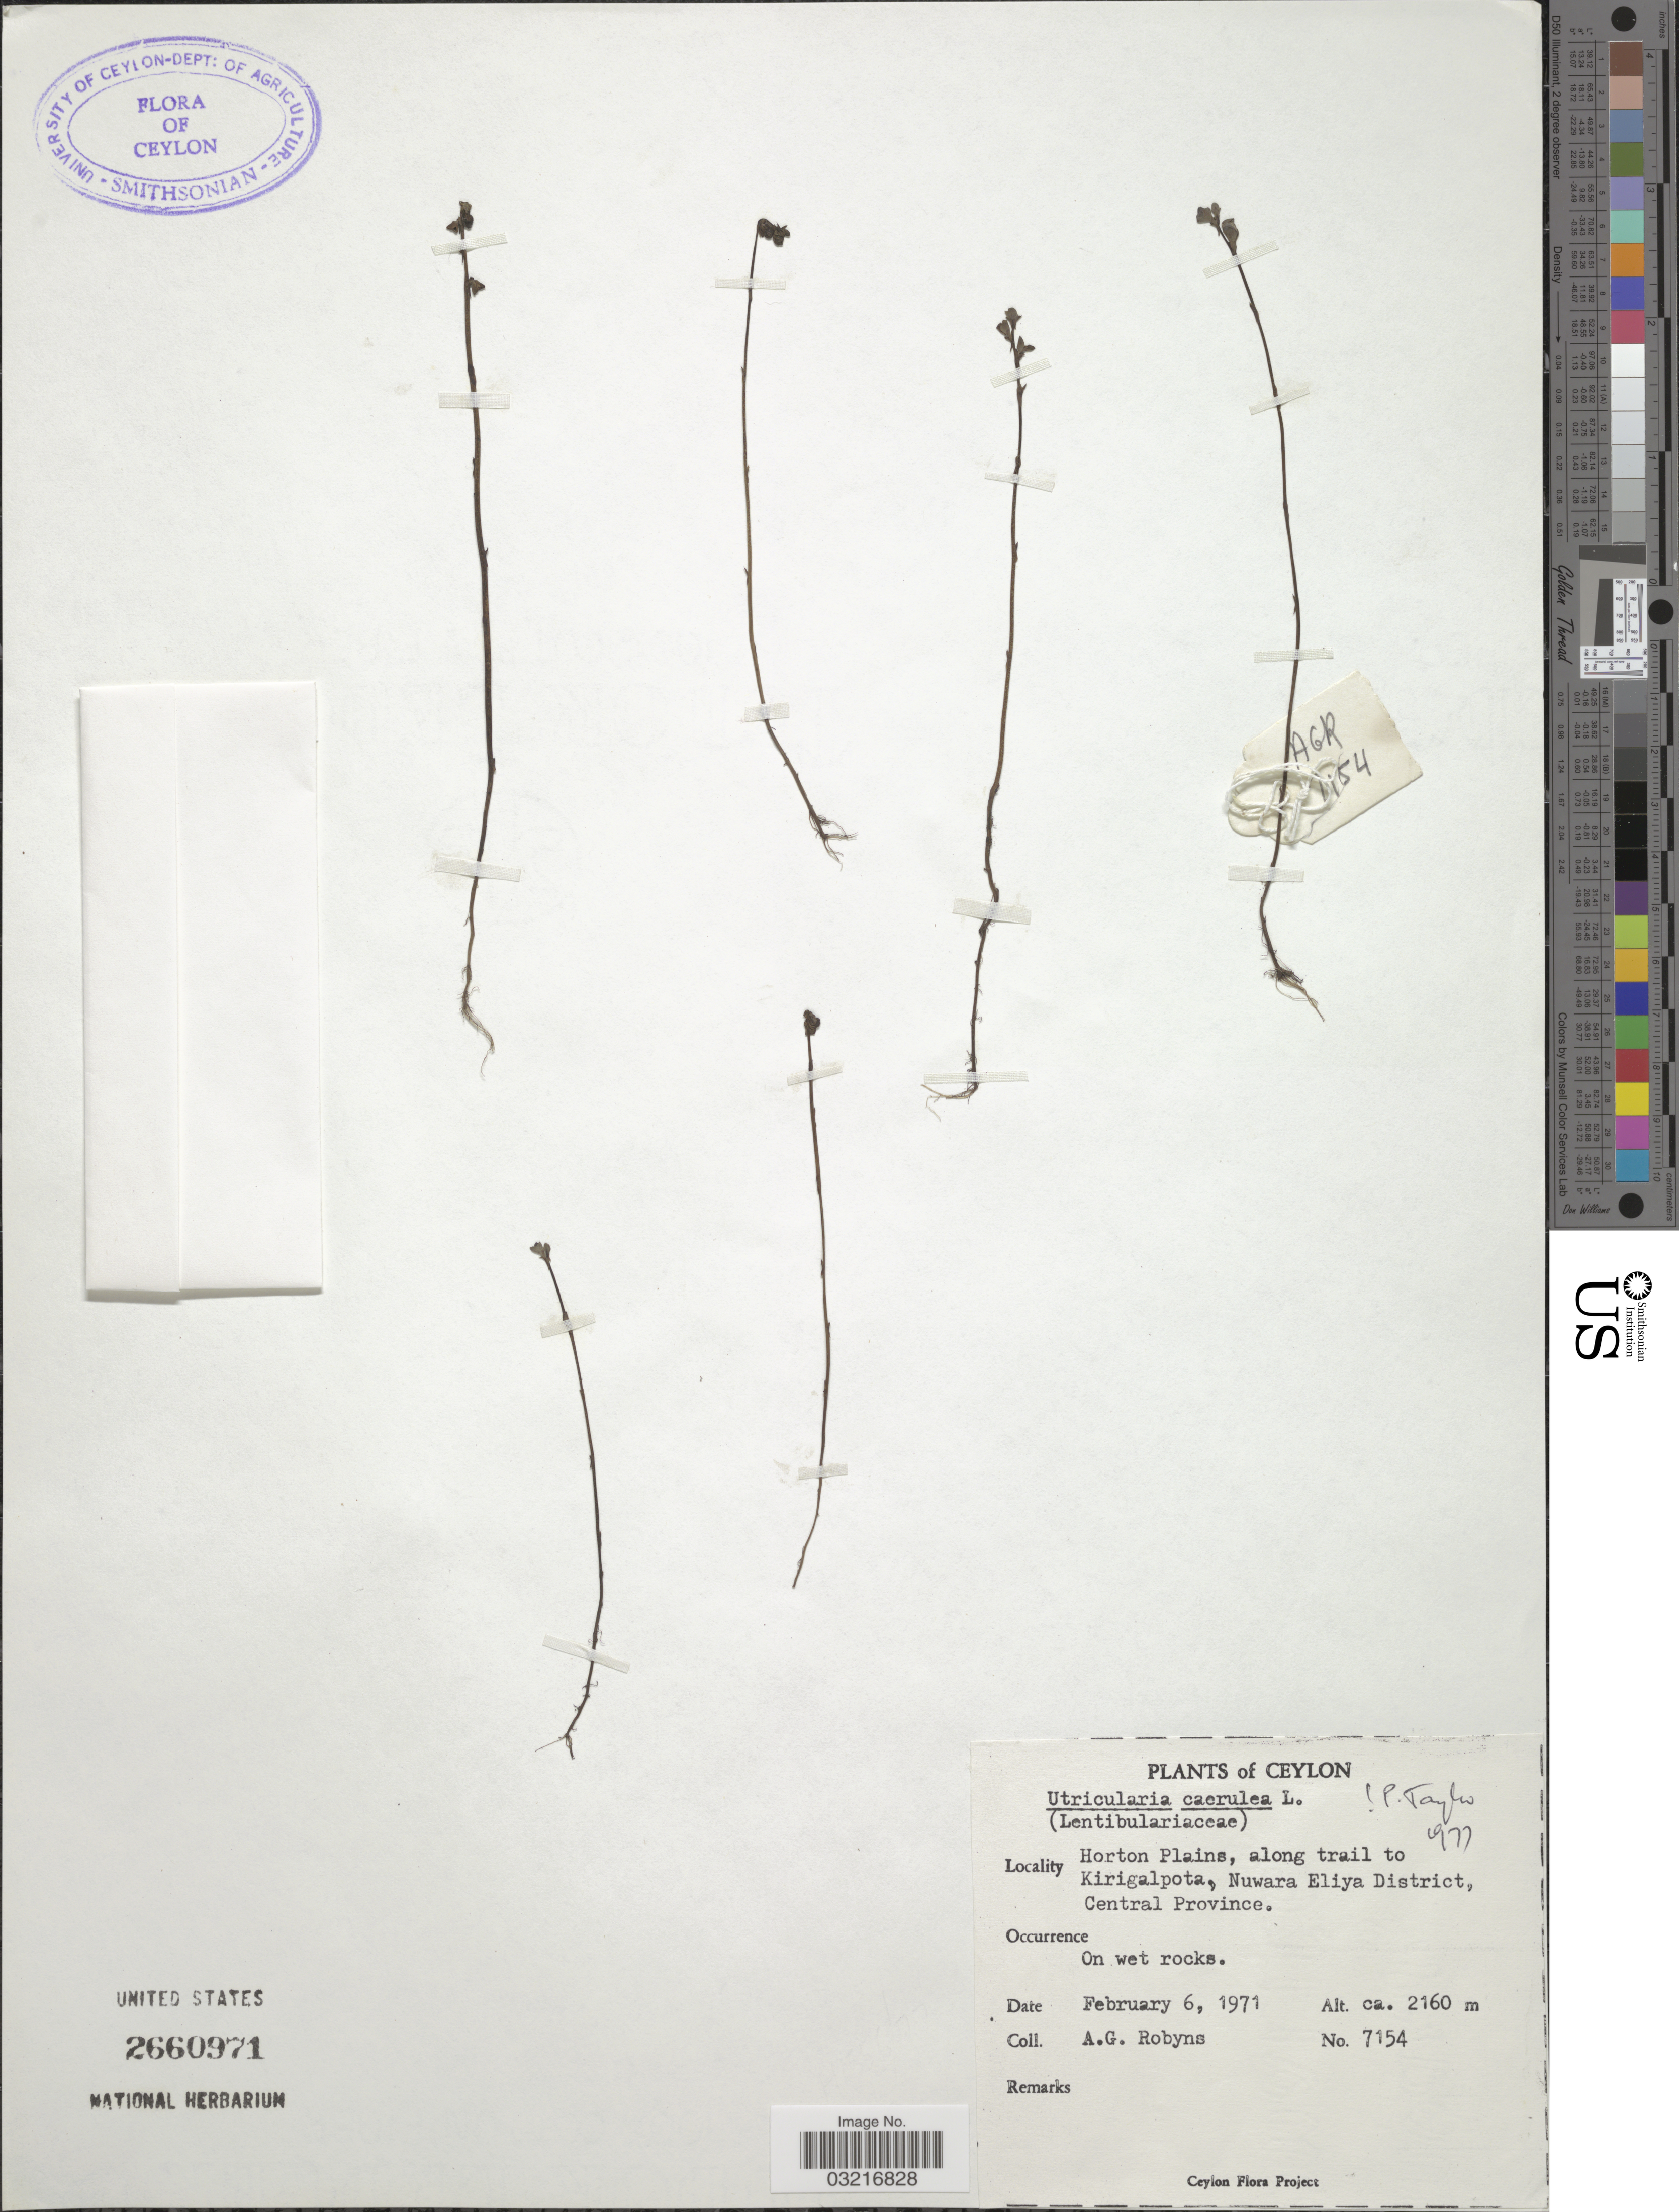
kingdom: Plantae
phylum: Tracheophyta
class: Magnoliopsida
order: Lamiales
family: Lentibulariaceae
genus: Utricularia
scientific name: Utricularia caerulea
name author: L.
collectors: A. G. Robyns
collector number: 7154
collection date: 1971-02-06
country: Sri Lanka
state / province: Central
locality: Ceylon, Horton Plains, along trail to Kirigalpota, Nuwara Eliya District.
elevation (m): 2160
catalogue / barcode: US 2660971